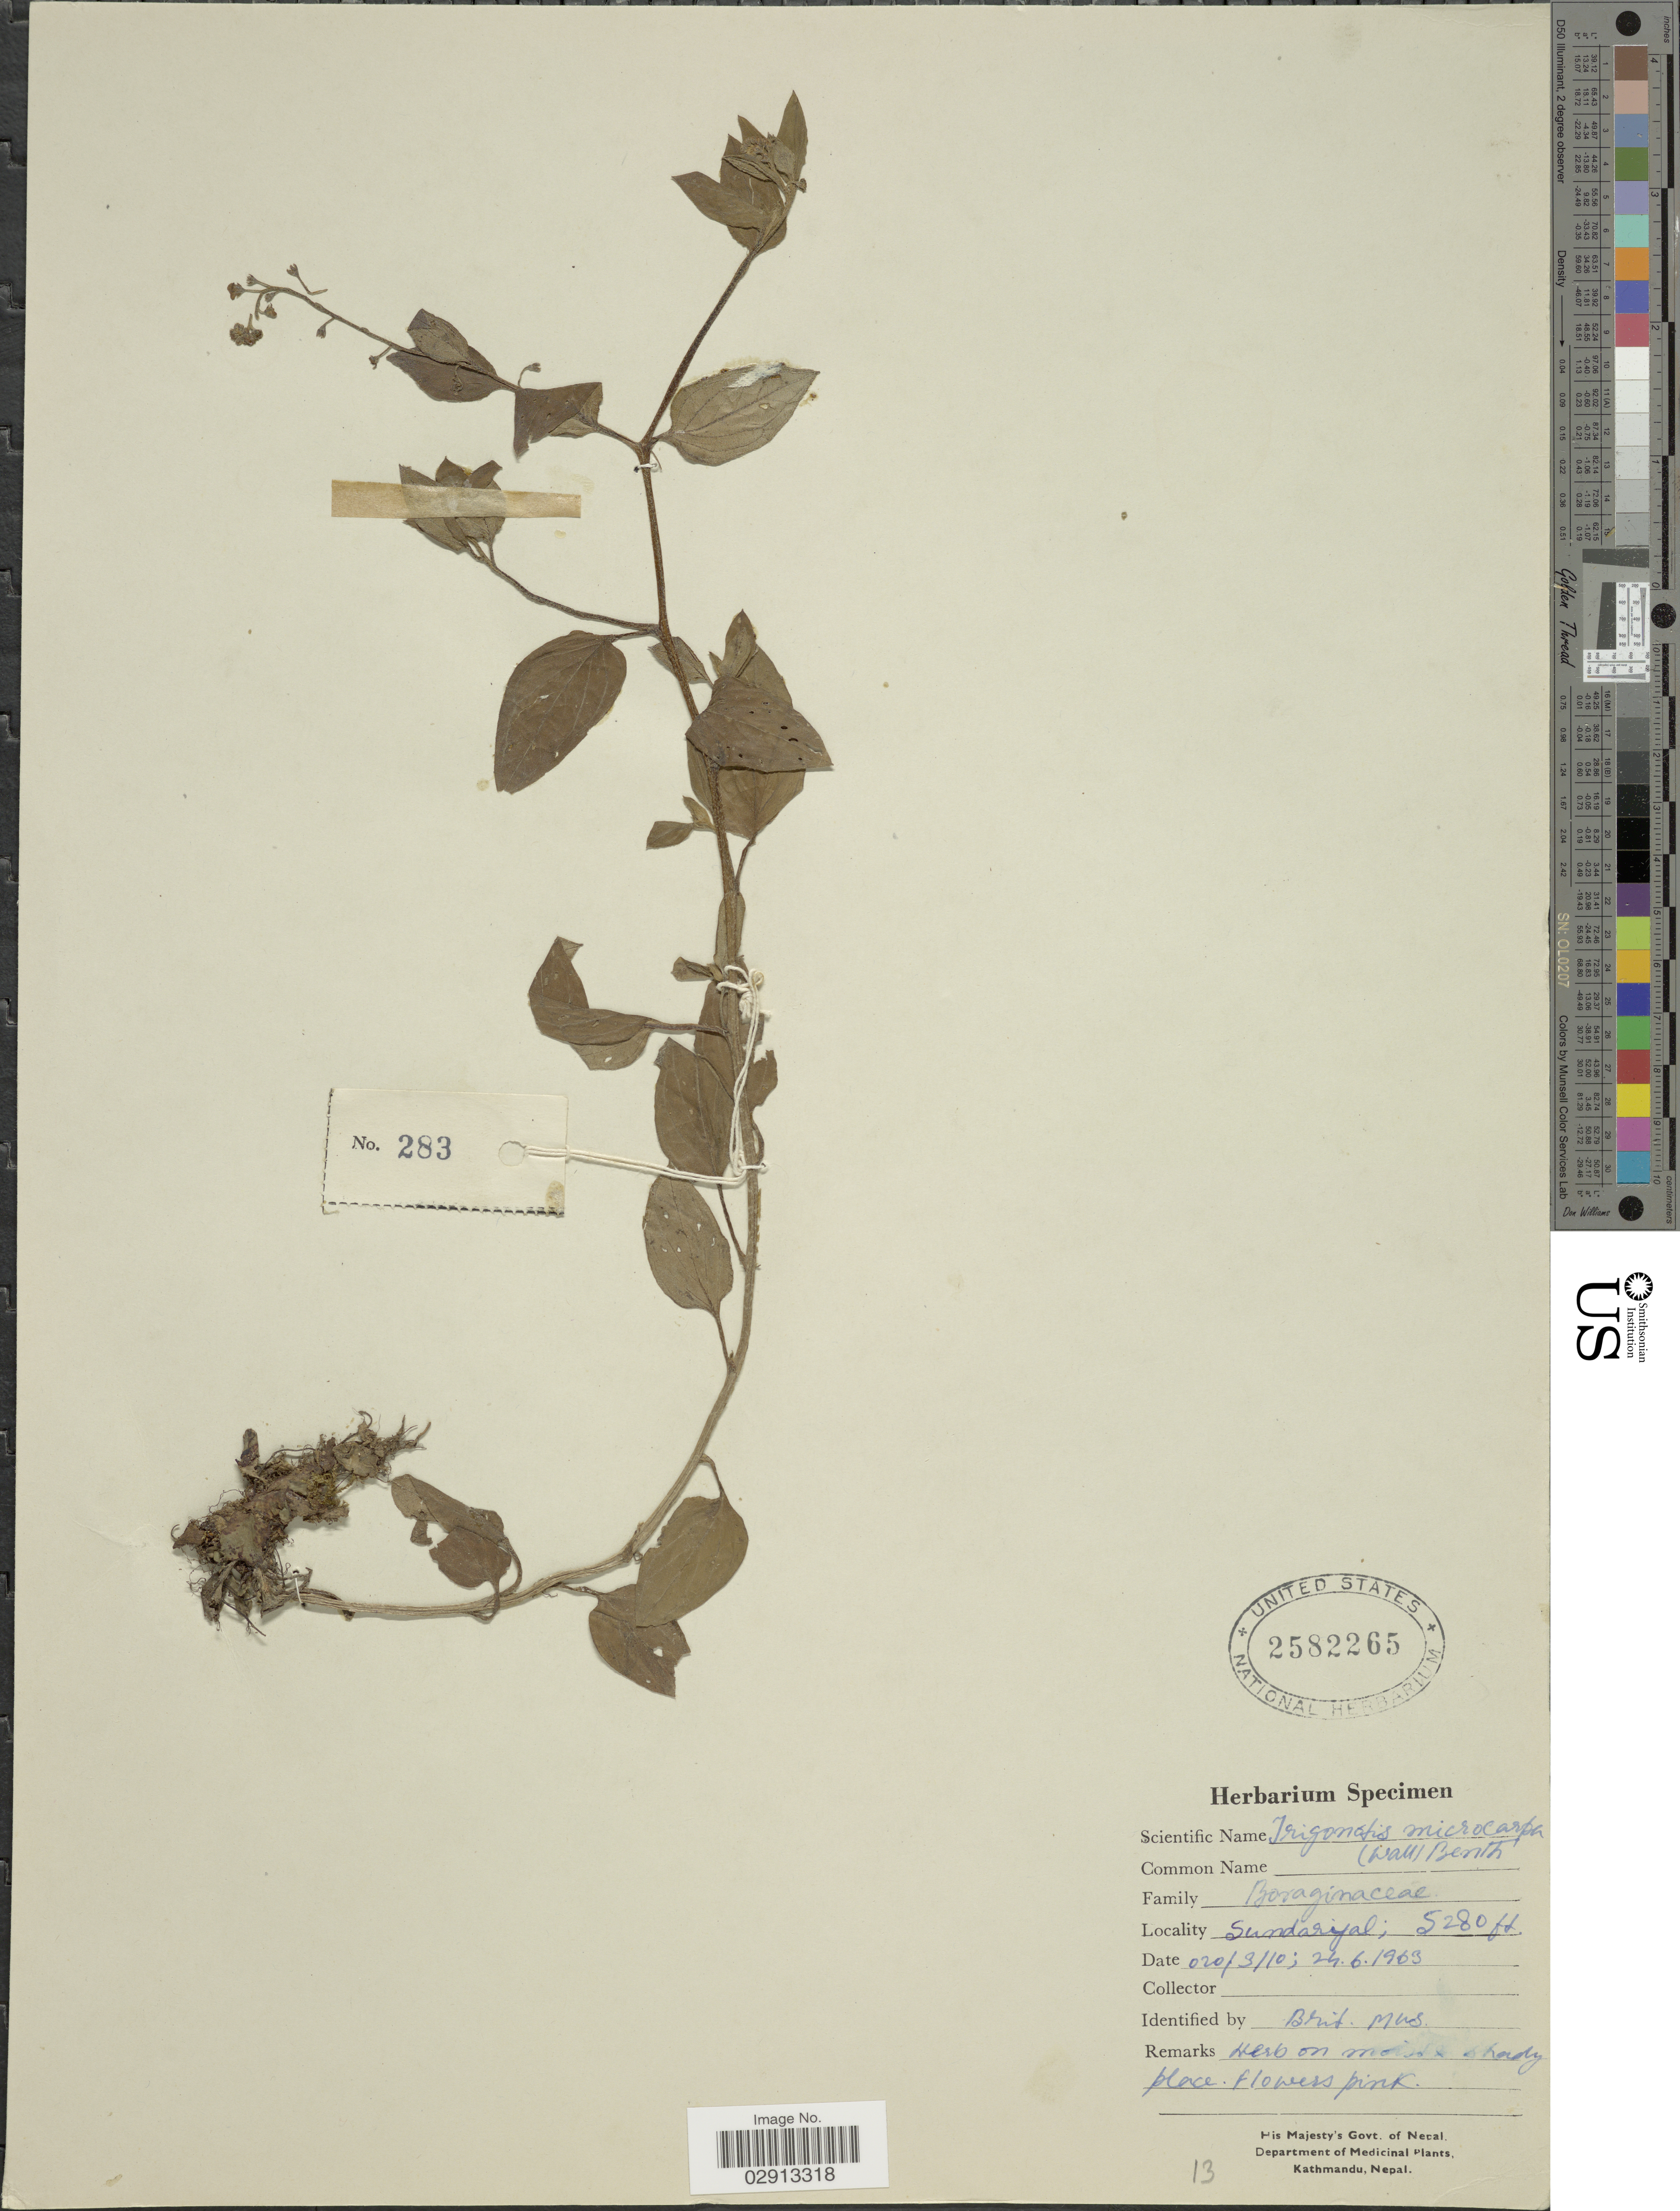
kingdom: Plantae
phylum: Tracheophyta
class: Magnoliopsida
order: Boraginales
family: Boraginaceae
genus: Trigonotis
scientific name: Trigonotis microcarpa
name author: (DC.) Benth. ex C.B. Clarke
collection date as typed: Transcribed d/m/y: 20/3/10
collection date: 1963-06-24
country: Nepal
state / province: Bagmati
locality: Sundarijal.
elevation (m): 1609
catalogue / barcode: US 2582265